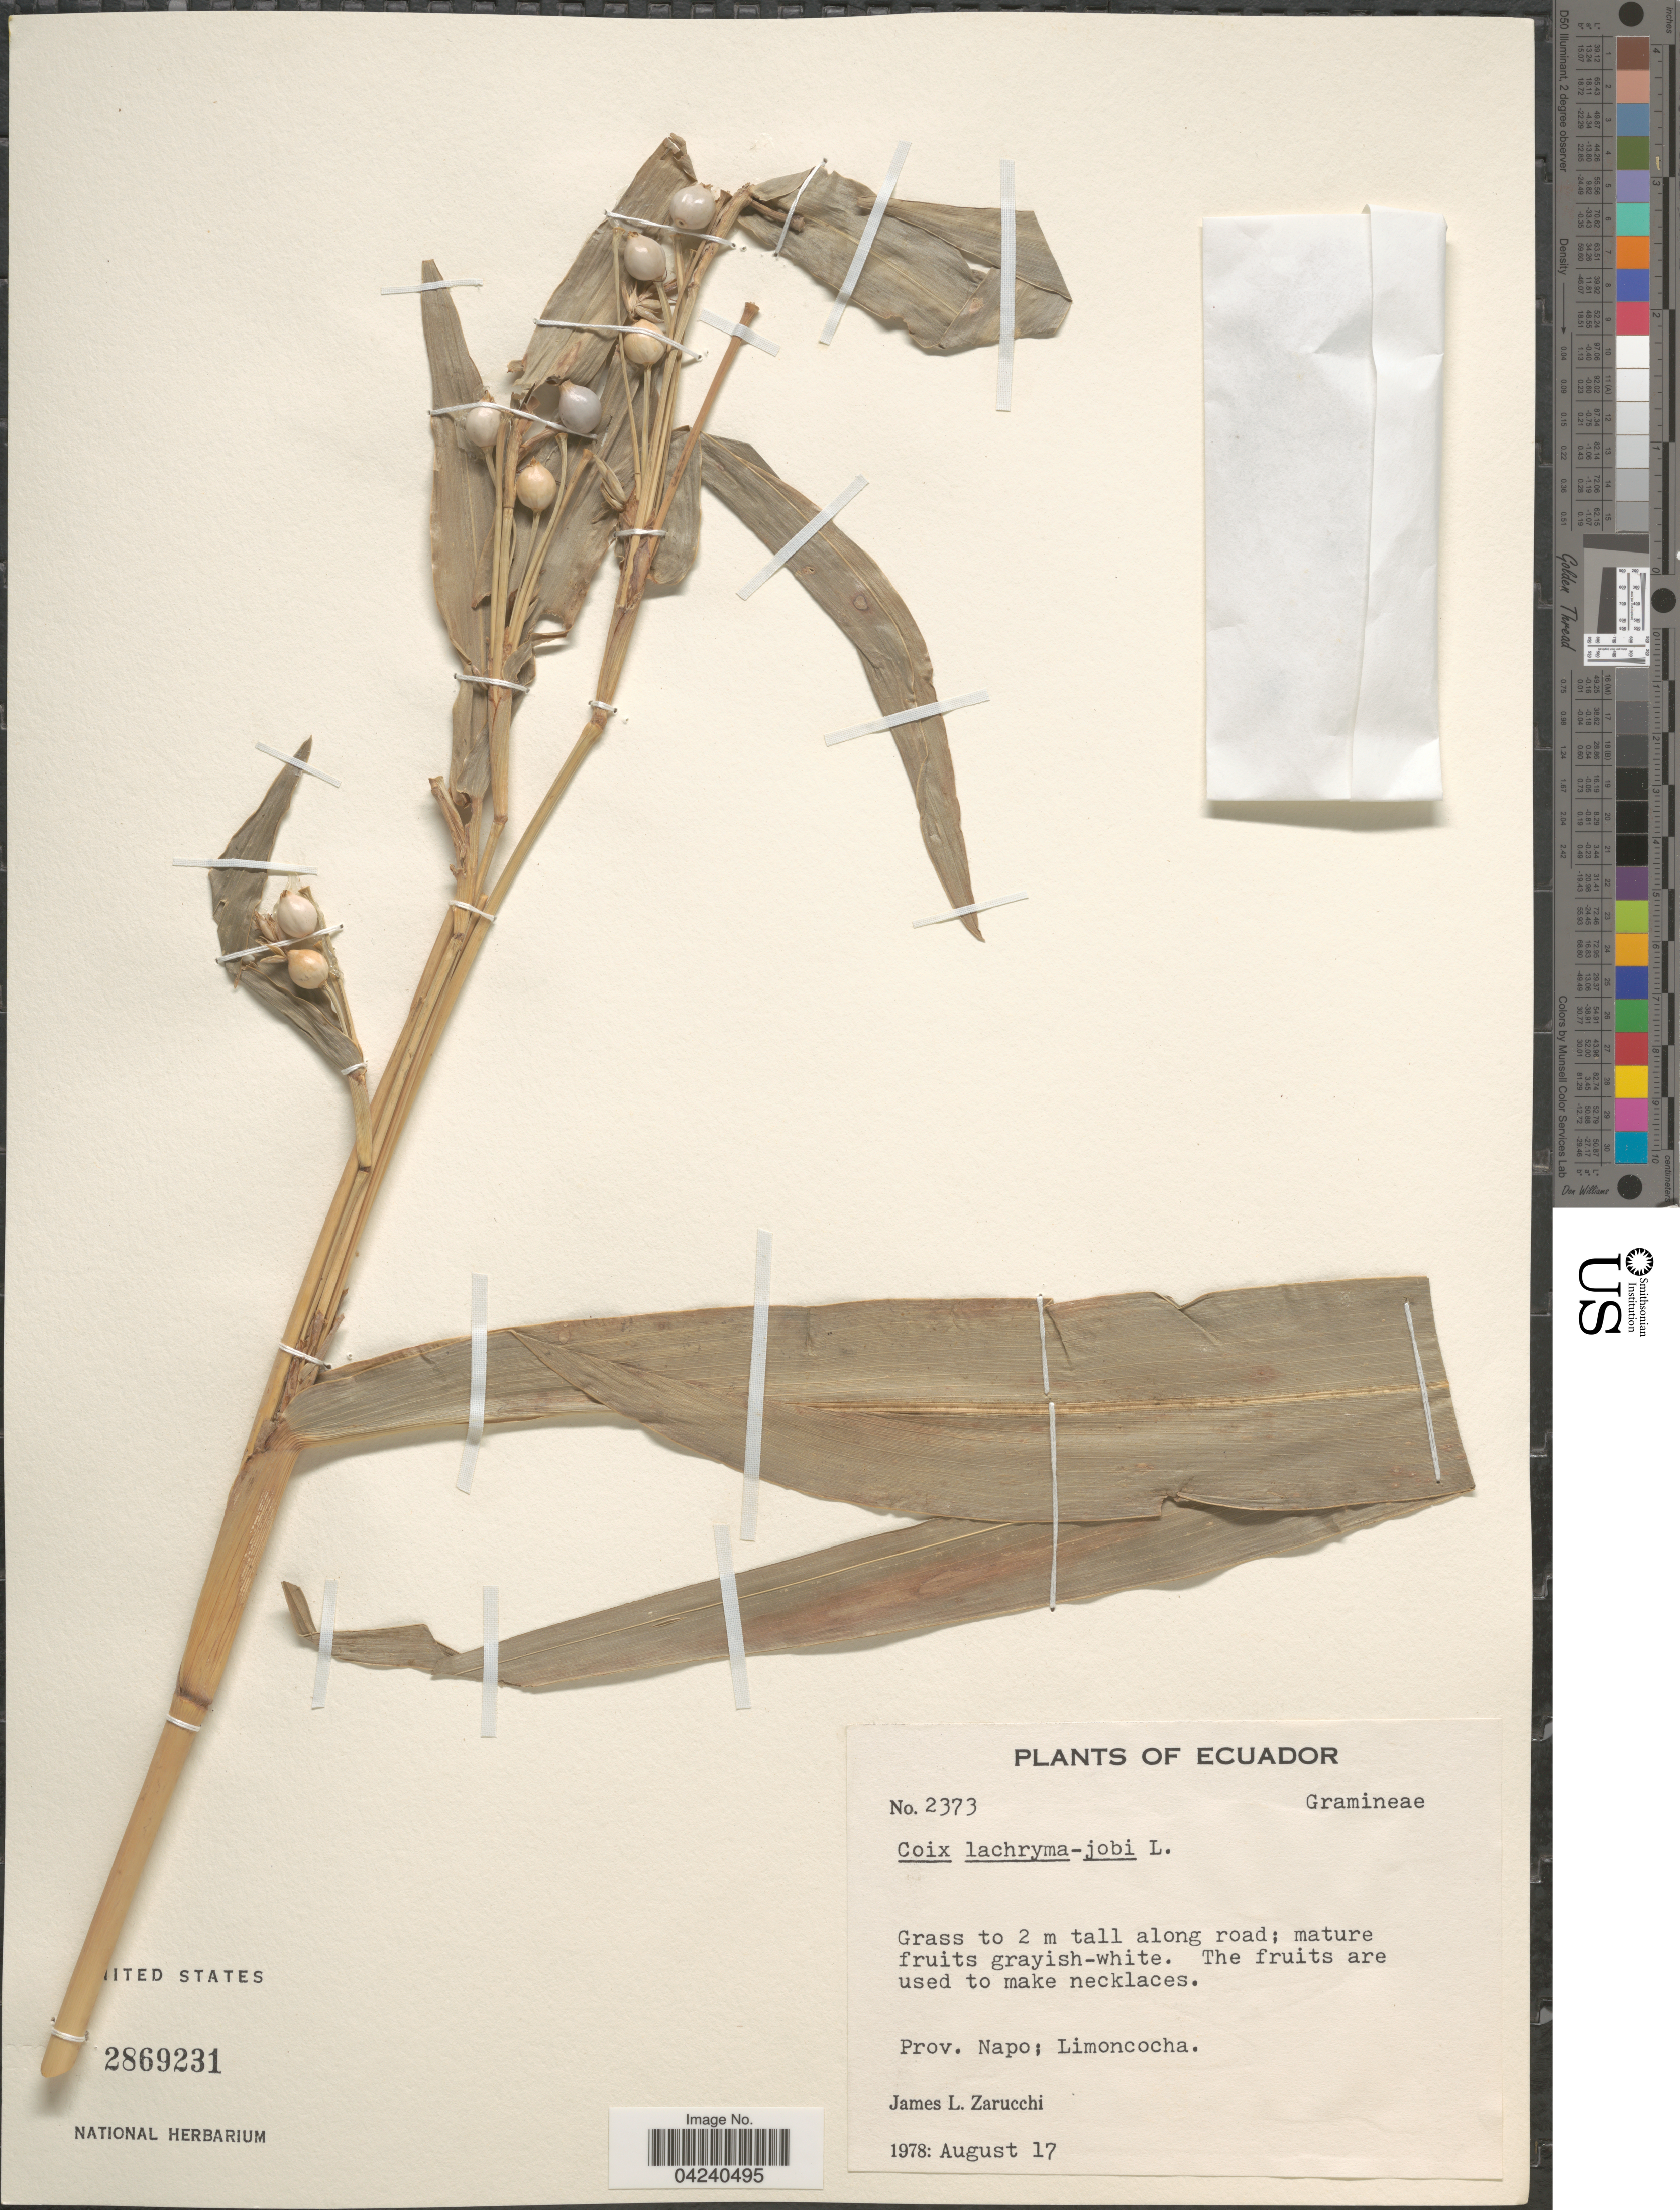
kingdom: Plantae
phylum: Tracheophyta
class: Liliopsida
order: Poales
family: Poaceae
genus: Coix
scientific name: Coix lacryma-jobi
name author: L.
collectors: J. L. Zarucchi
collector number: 2373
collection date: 1978-08-17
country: Ecuador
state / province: Napo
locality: Limoncocha.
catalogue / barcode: US 2869231